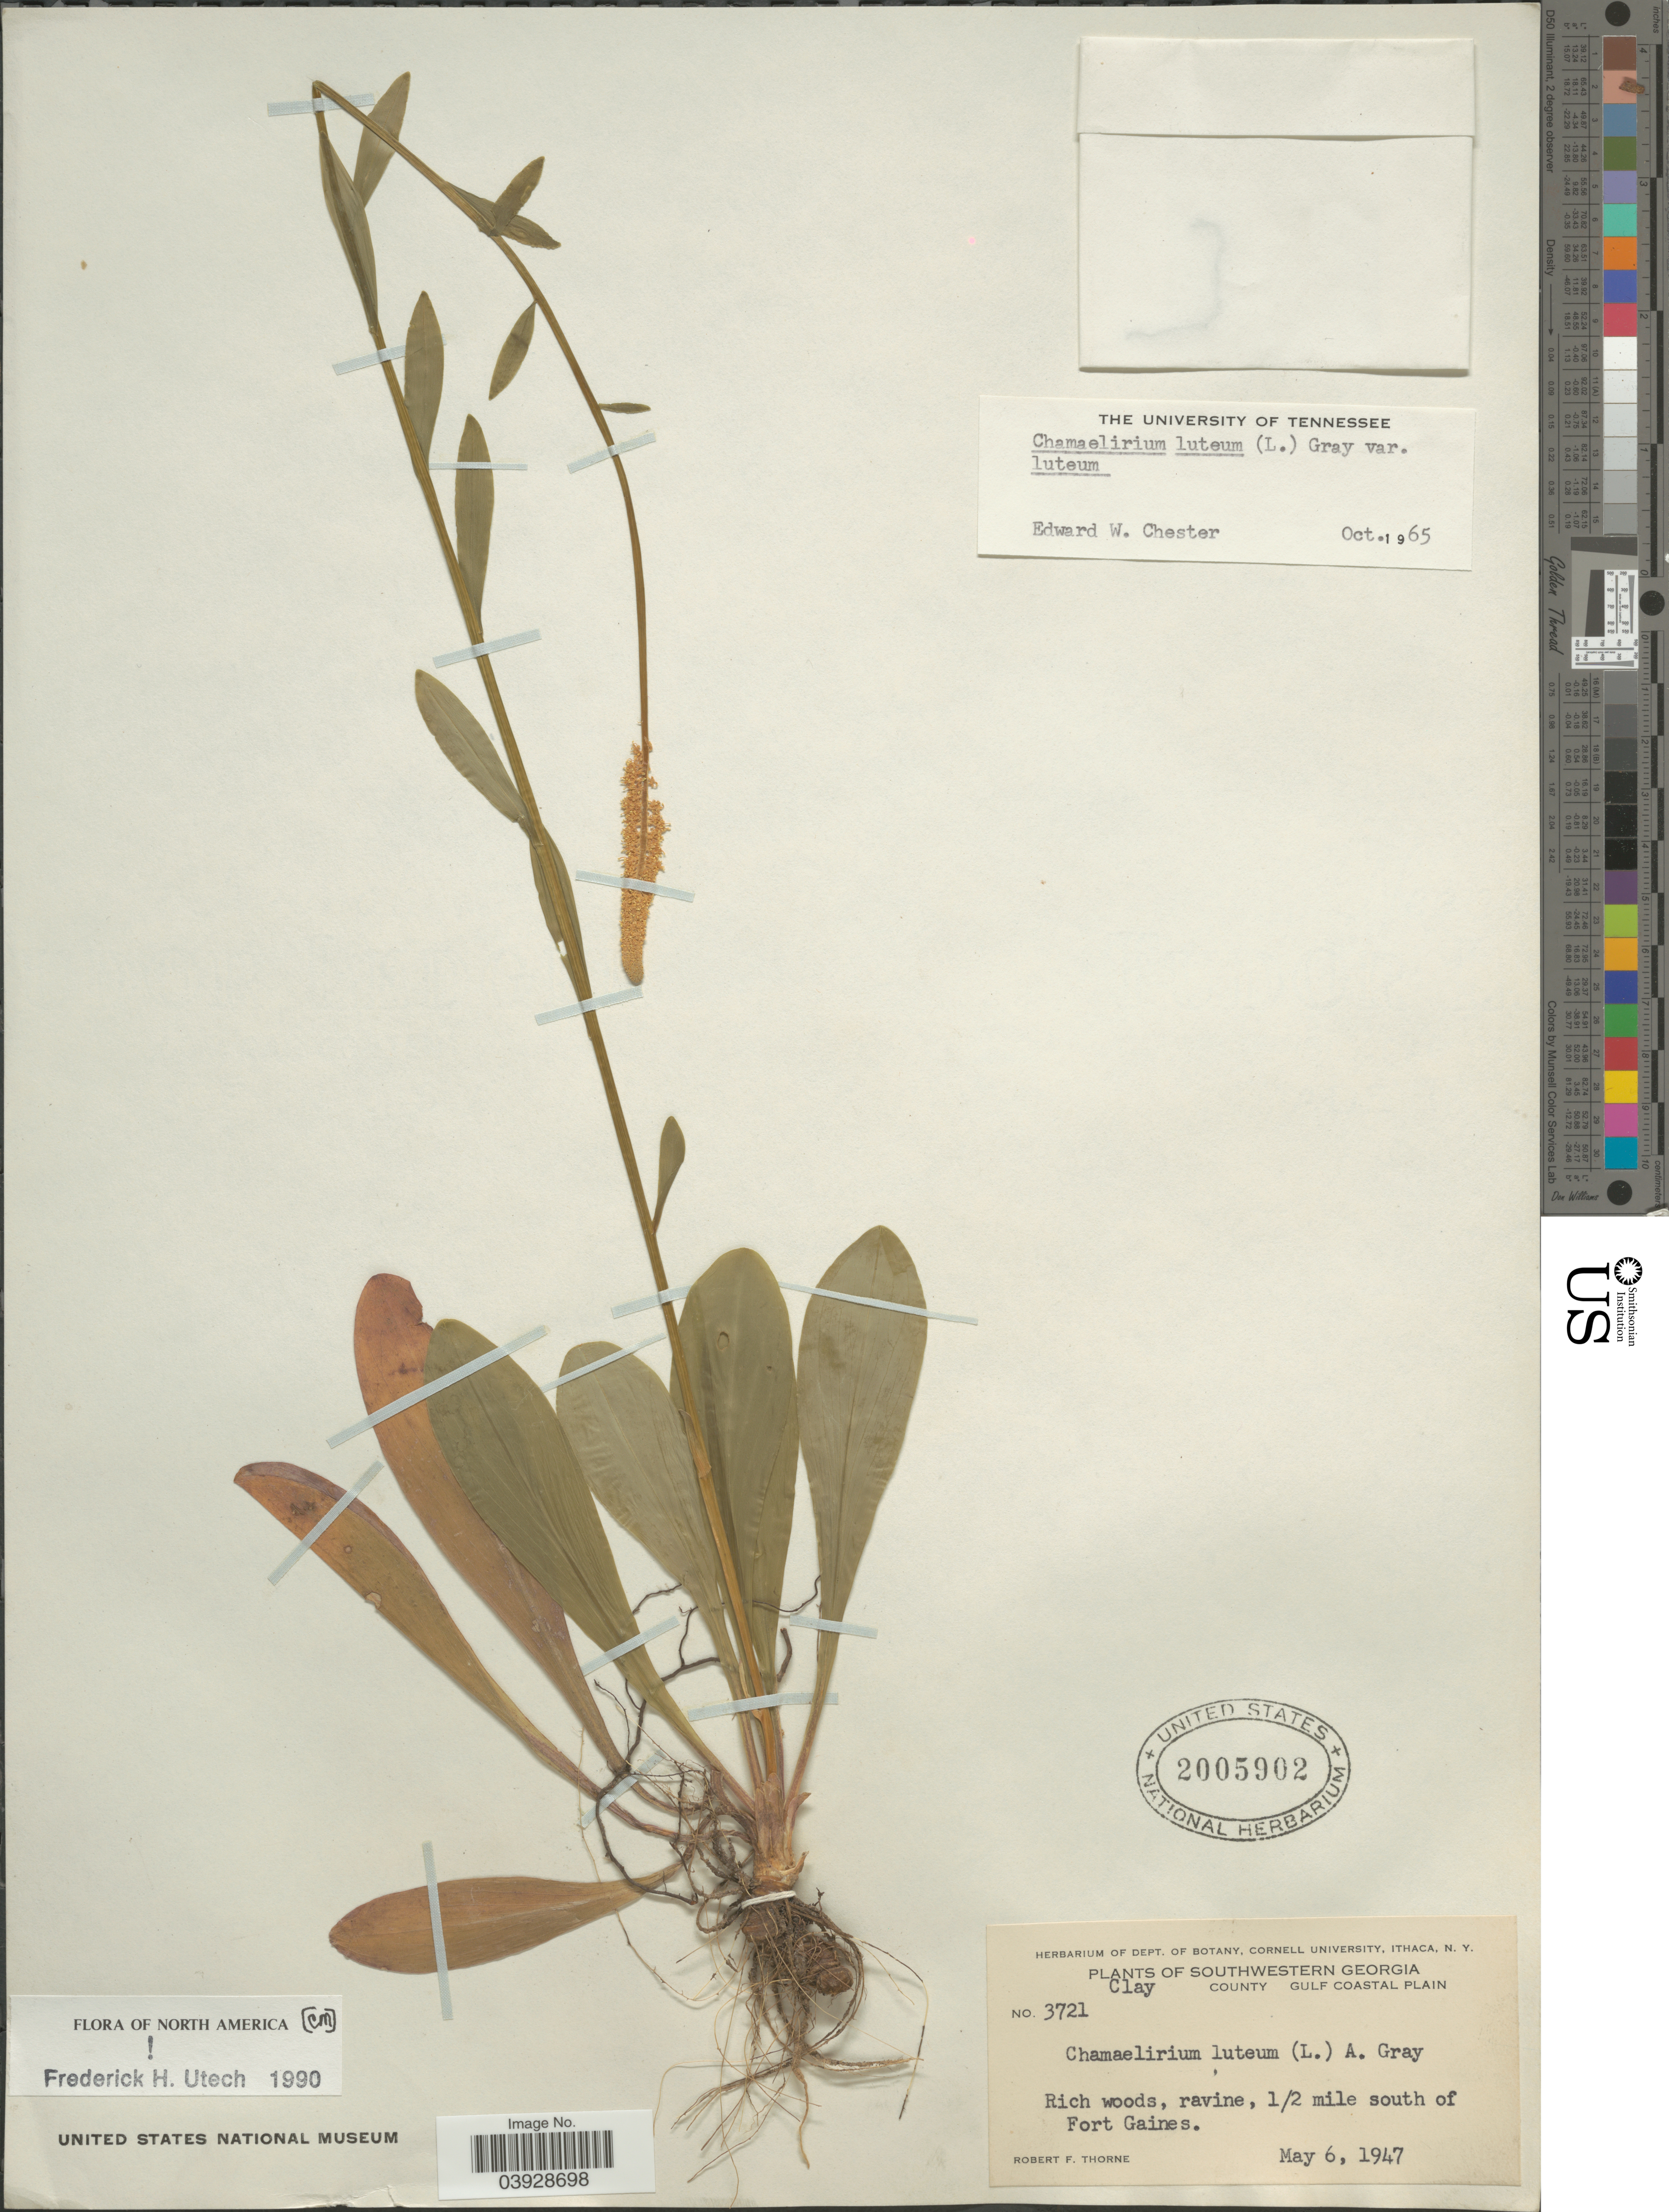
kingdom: Plantae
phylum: Tracheophyta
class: Liliopsida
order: Liliales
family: Melanthiaceae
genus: Chamaelirium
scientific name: Chamaelirium luteum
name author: (L.) A. Gray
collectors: R. F. Thorne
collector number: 3721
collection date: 1947-05-06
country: United States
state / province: Georgia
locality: Southwestern Georgia. Clay County Gulf Coastal Plain. Rich woods, ravine, 1/2 mile south of Fort Gaines.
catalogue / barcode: US 2005902